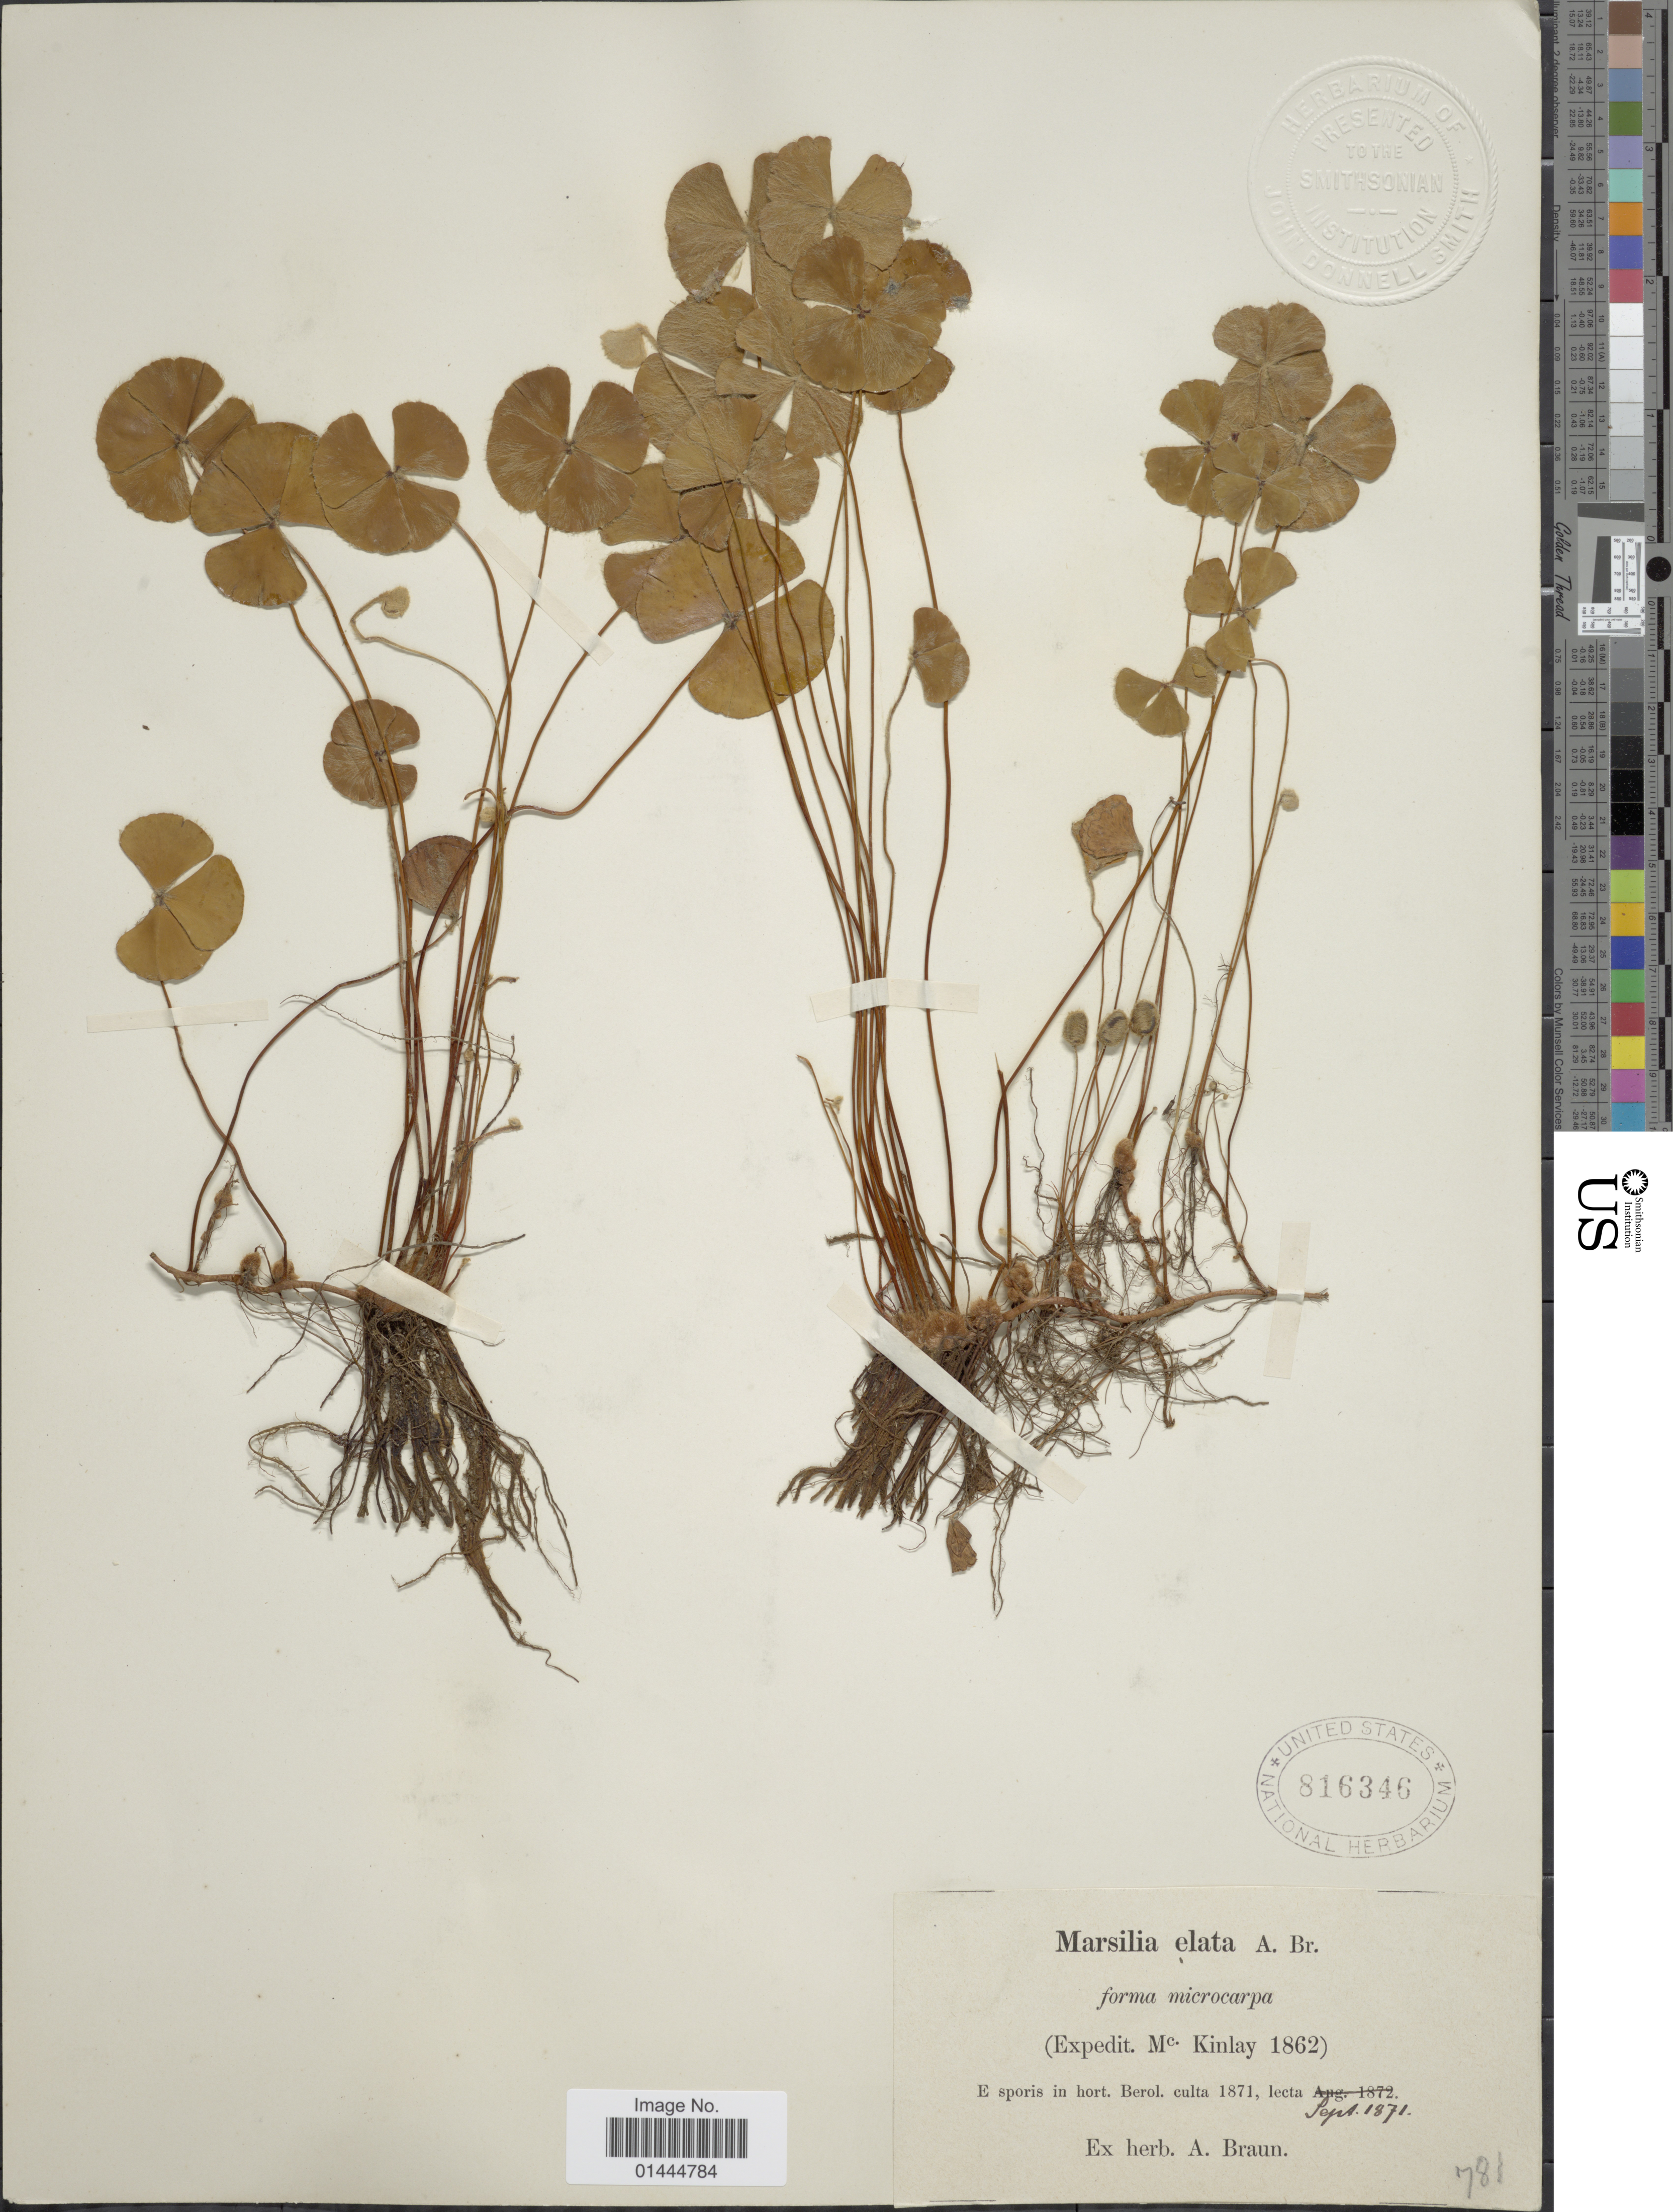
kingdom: Plantae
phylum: Tracheophyta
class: Polypodiopsida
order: Salviniales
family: Marsileaceae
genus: Marsilea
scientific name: Marsilea elata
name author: A. Braun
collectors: ex herb. A. Braun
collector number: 781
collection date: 1871-09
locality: In hort. Berol. culta.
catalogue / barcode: US 816346